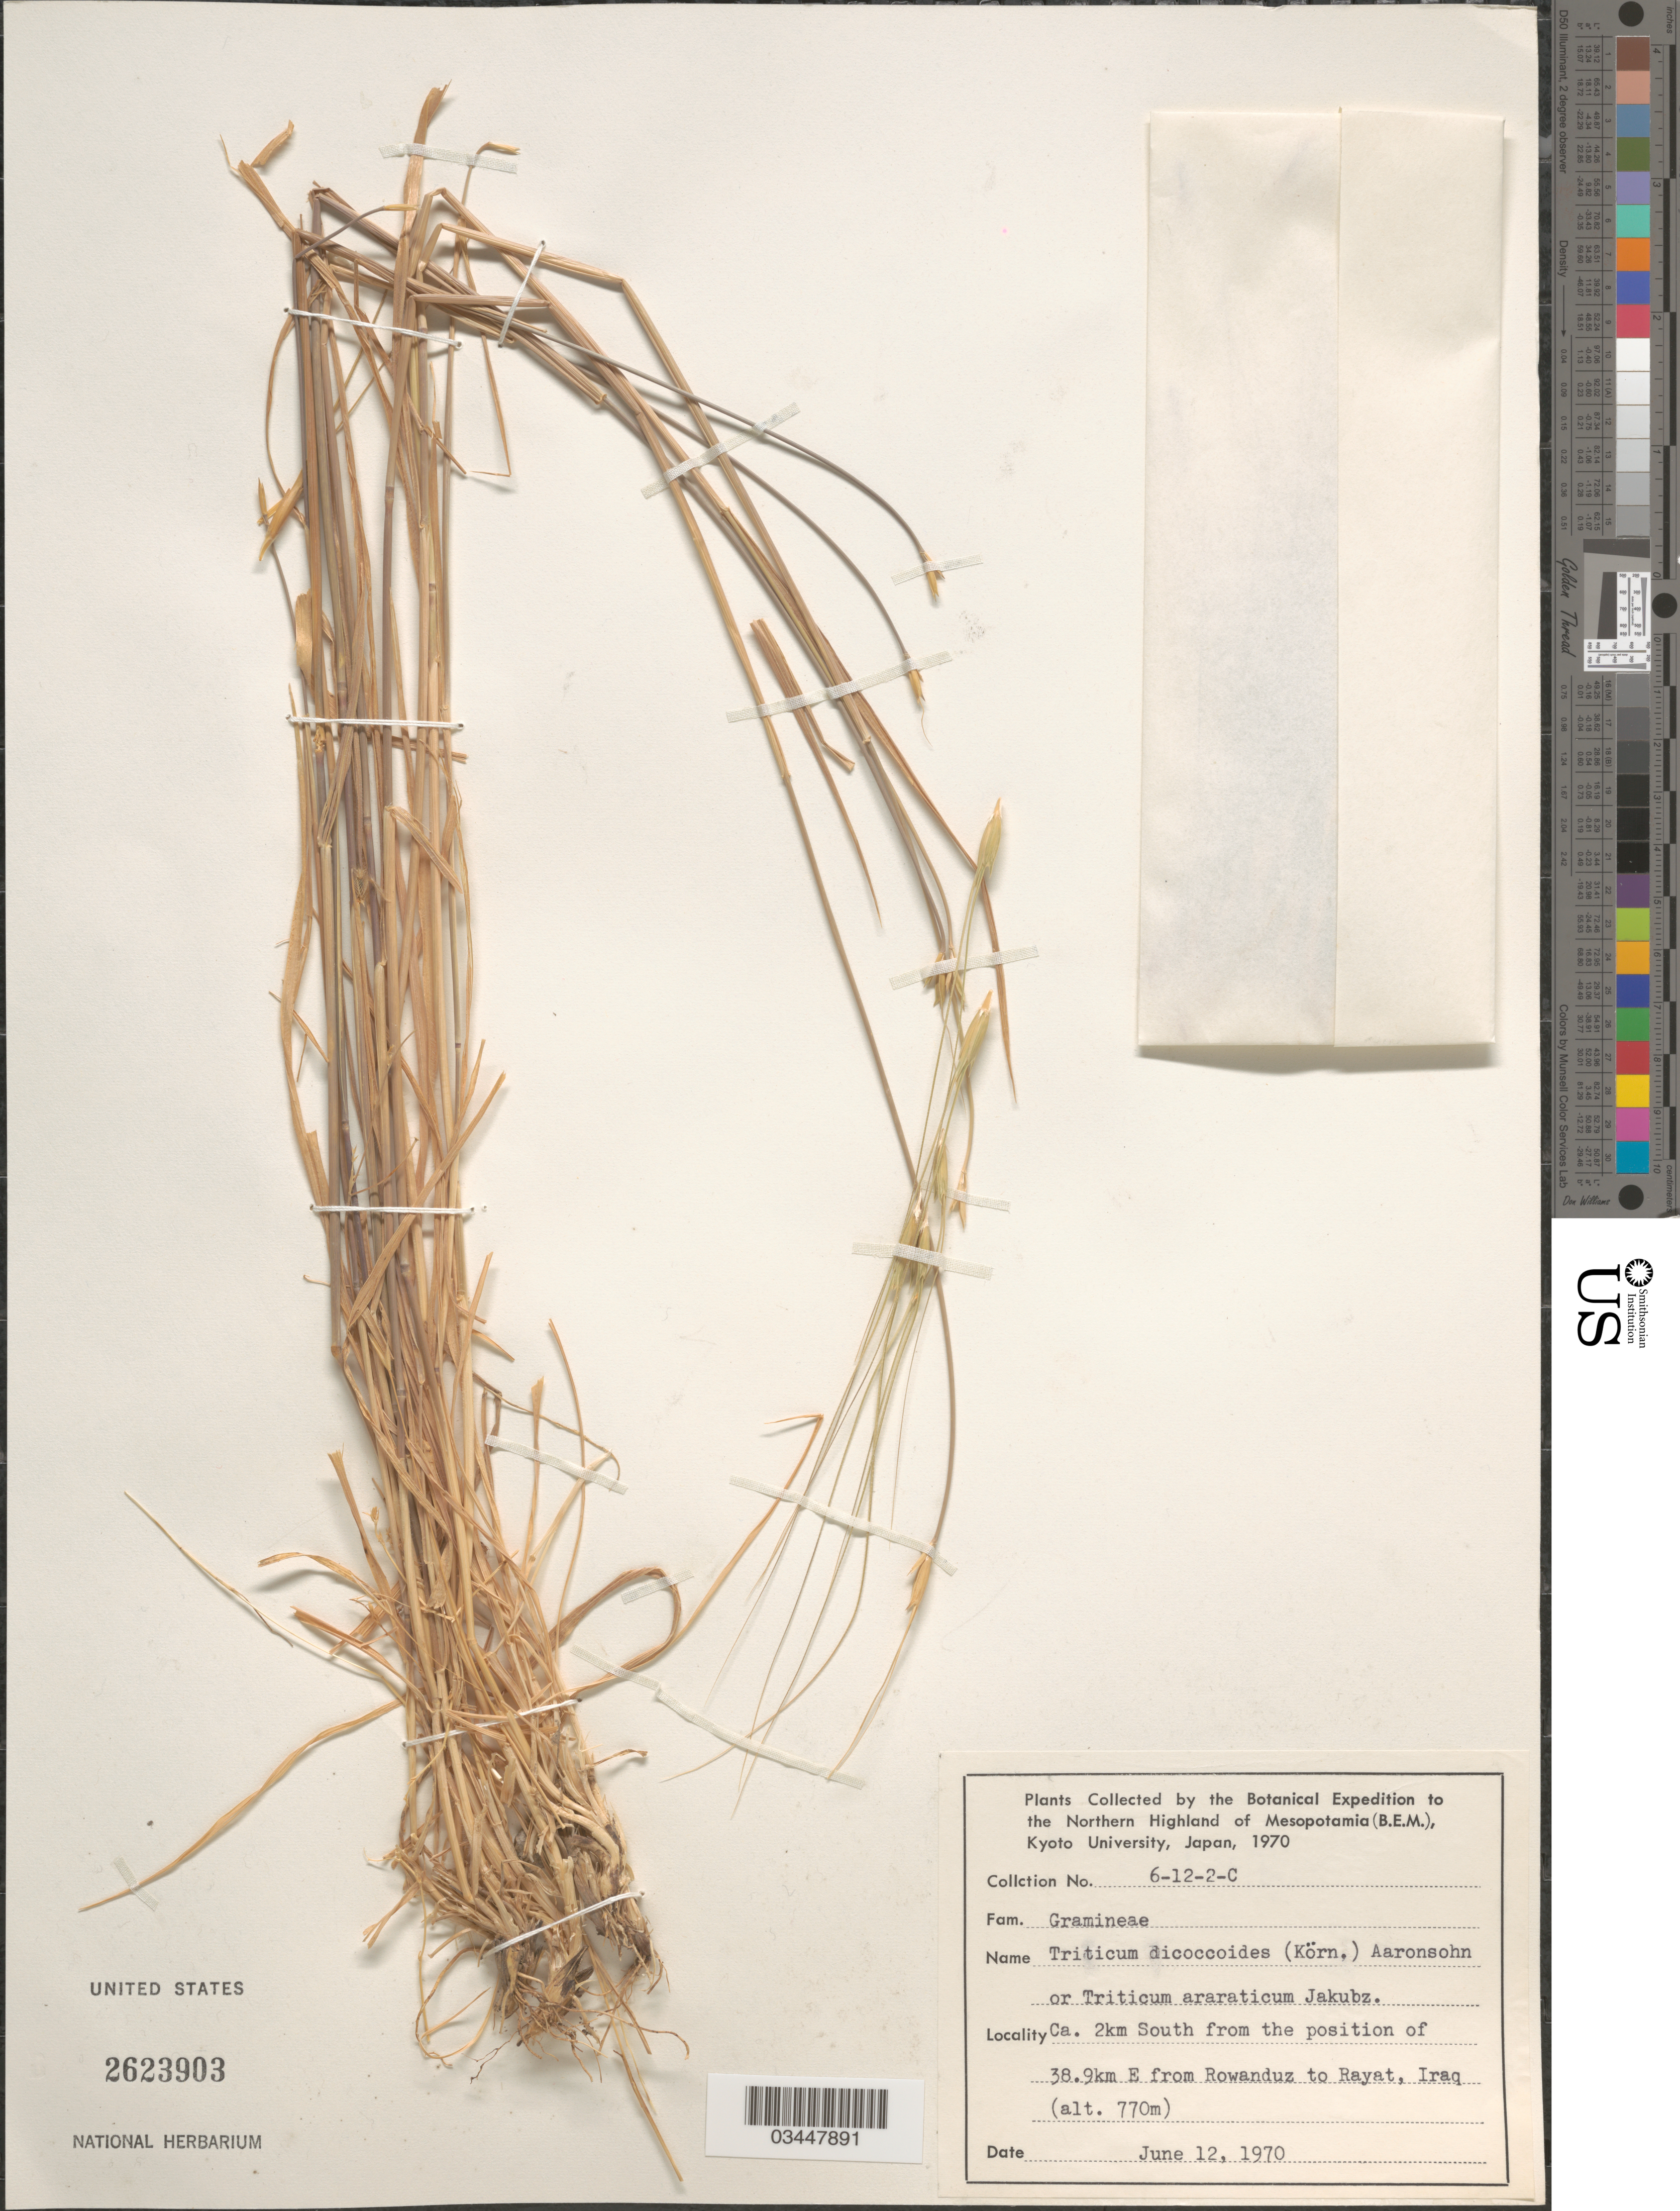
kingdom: Plantae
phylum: Tracheophyta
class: Liliopsida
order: Poales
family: Poaceae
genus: Triticum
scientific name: Triticum dicoccoides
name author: (Körn.) Körn. ex Schweinf.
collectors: Botanical Expedition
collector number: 6-12-2-C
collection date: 1970-06-12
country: Iraq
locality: To the Northern Highland of Mesopotamia (B.E.M.). Ca. 2km South from the position of 38.9km E from Rowanduz to Rayat.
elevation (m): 770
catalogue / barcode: US 2623903